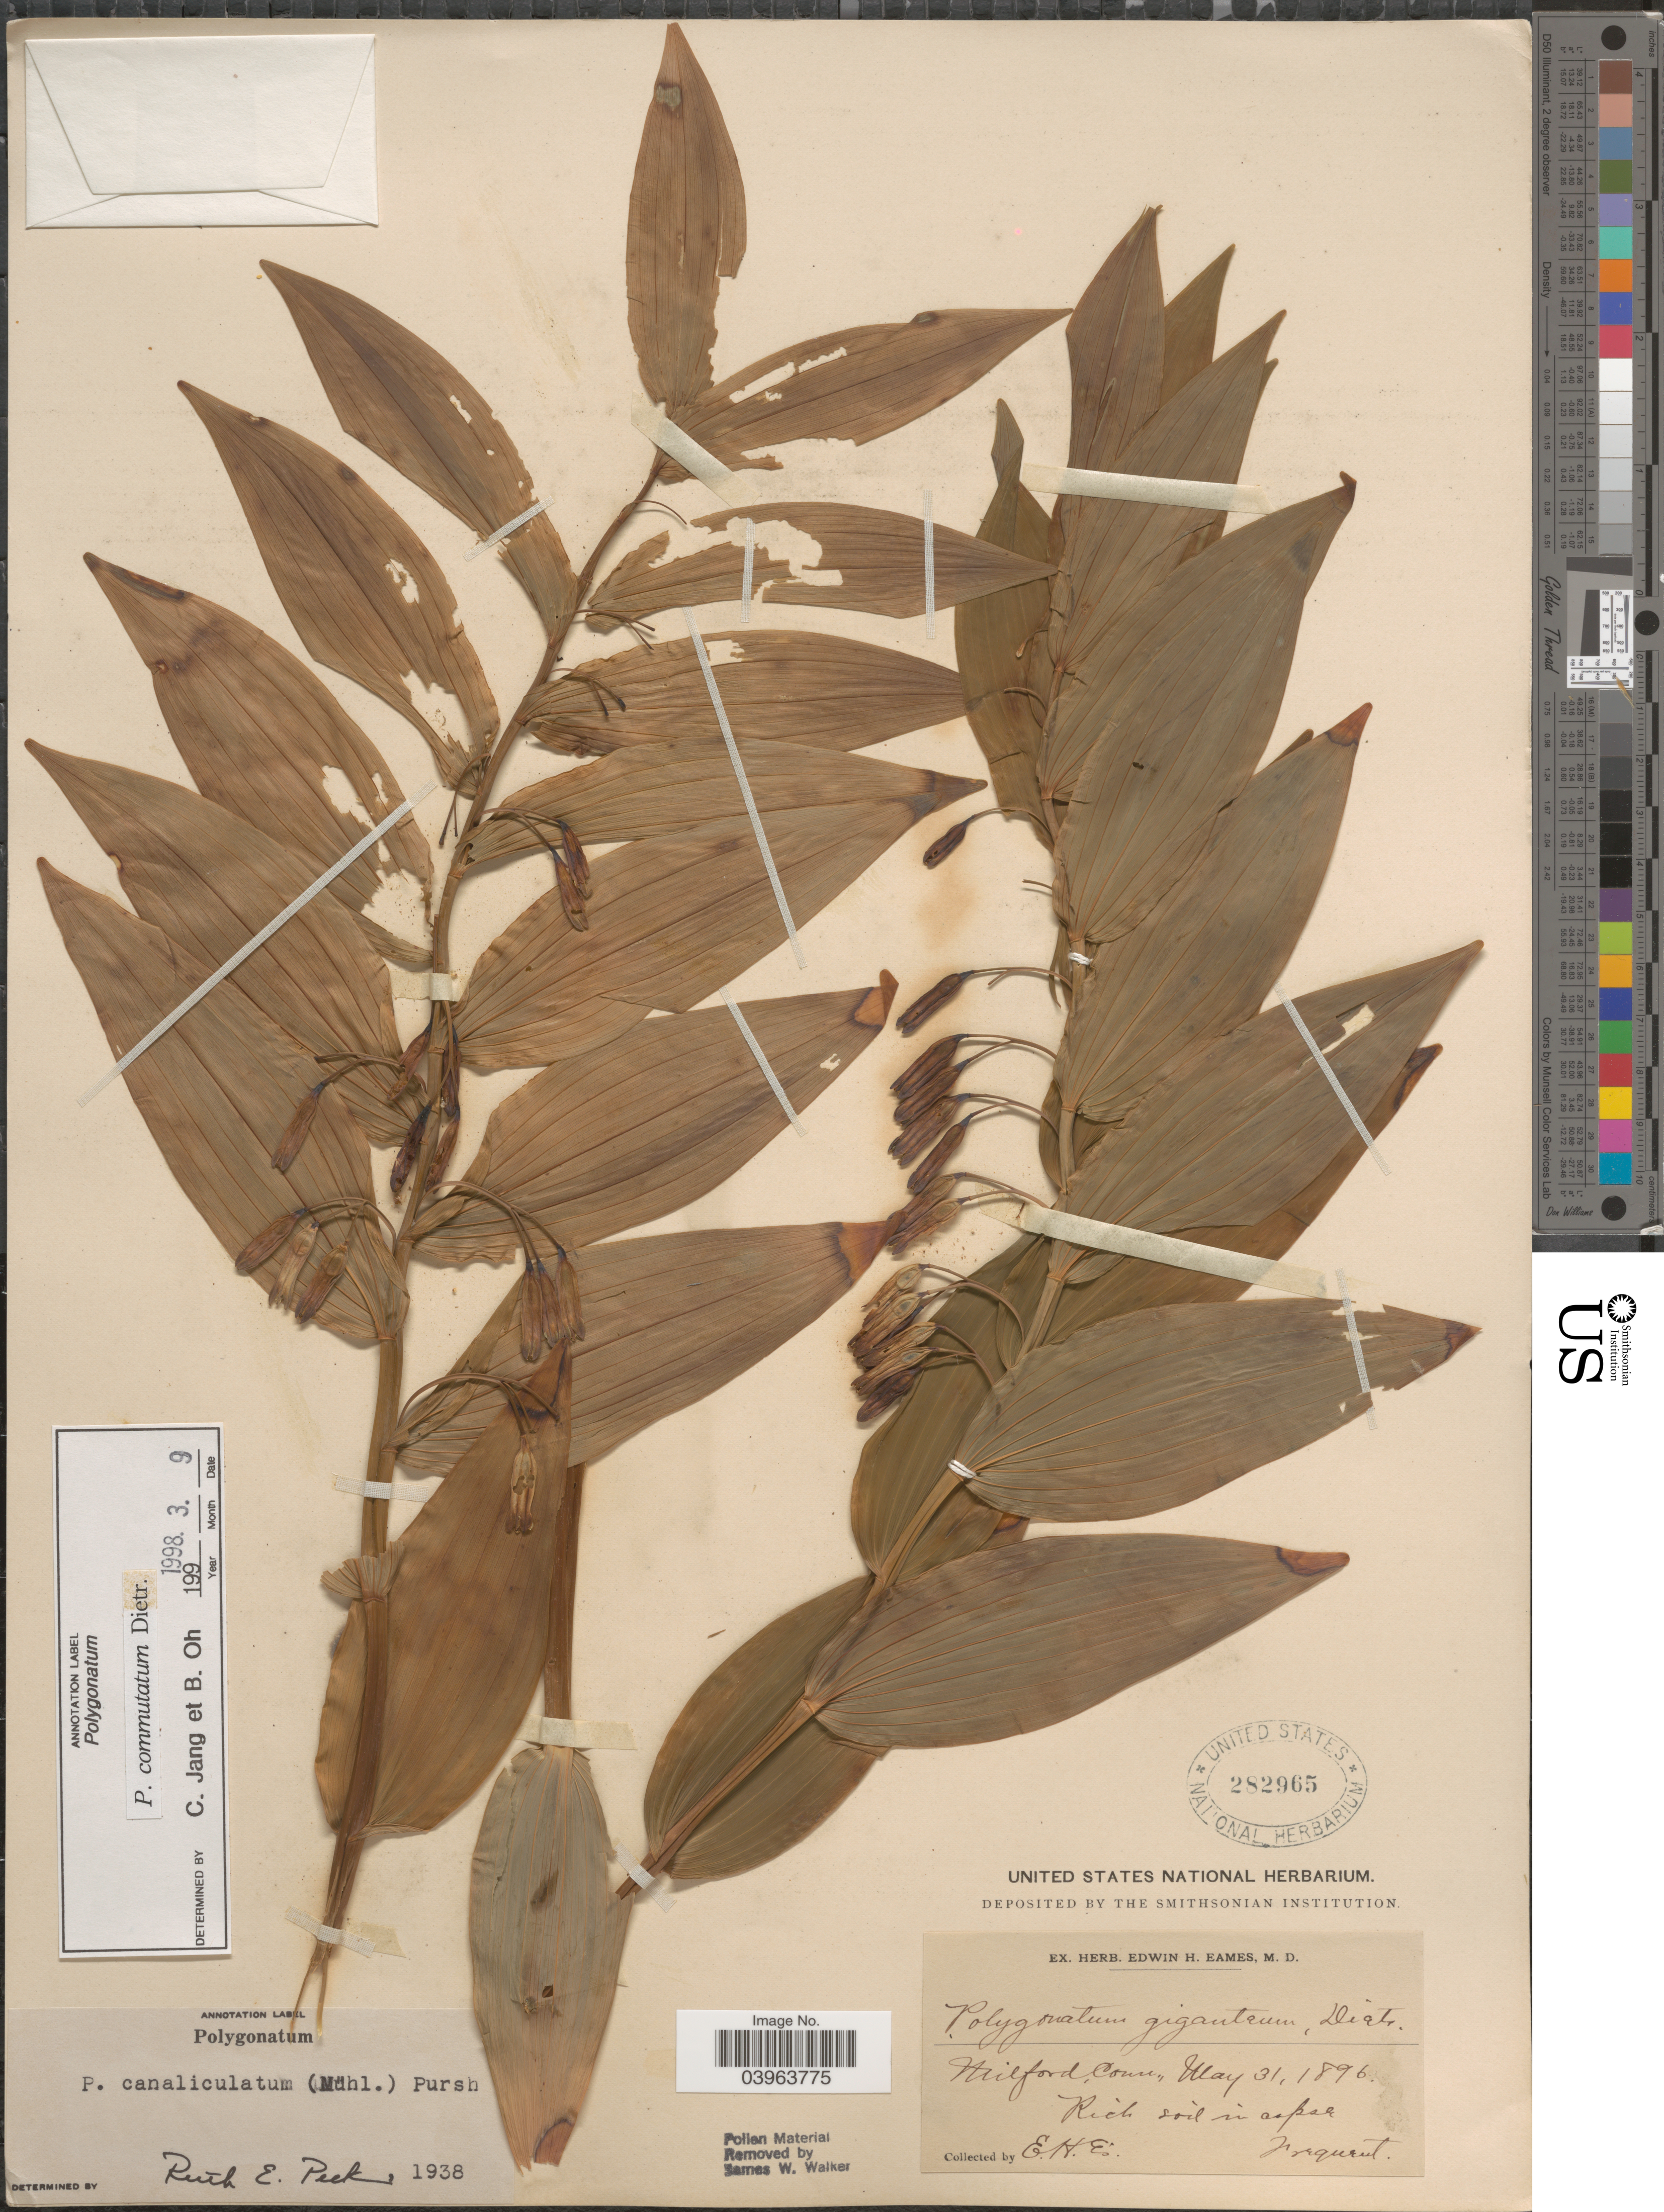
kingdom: Plantae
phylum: Tracheophyta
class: Liliopsida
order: Asparagales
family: Asparagaceae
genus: Polygonatum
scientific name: Polygonatum commutatum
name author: (Schult. f.) A. Dietr.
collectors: E. H. Eames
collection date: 1896-05-31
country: United States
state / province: Connecticut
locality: Milford.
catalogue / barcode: US 282965